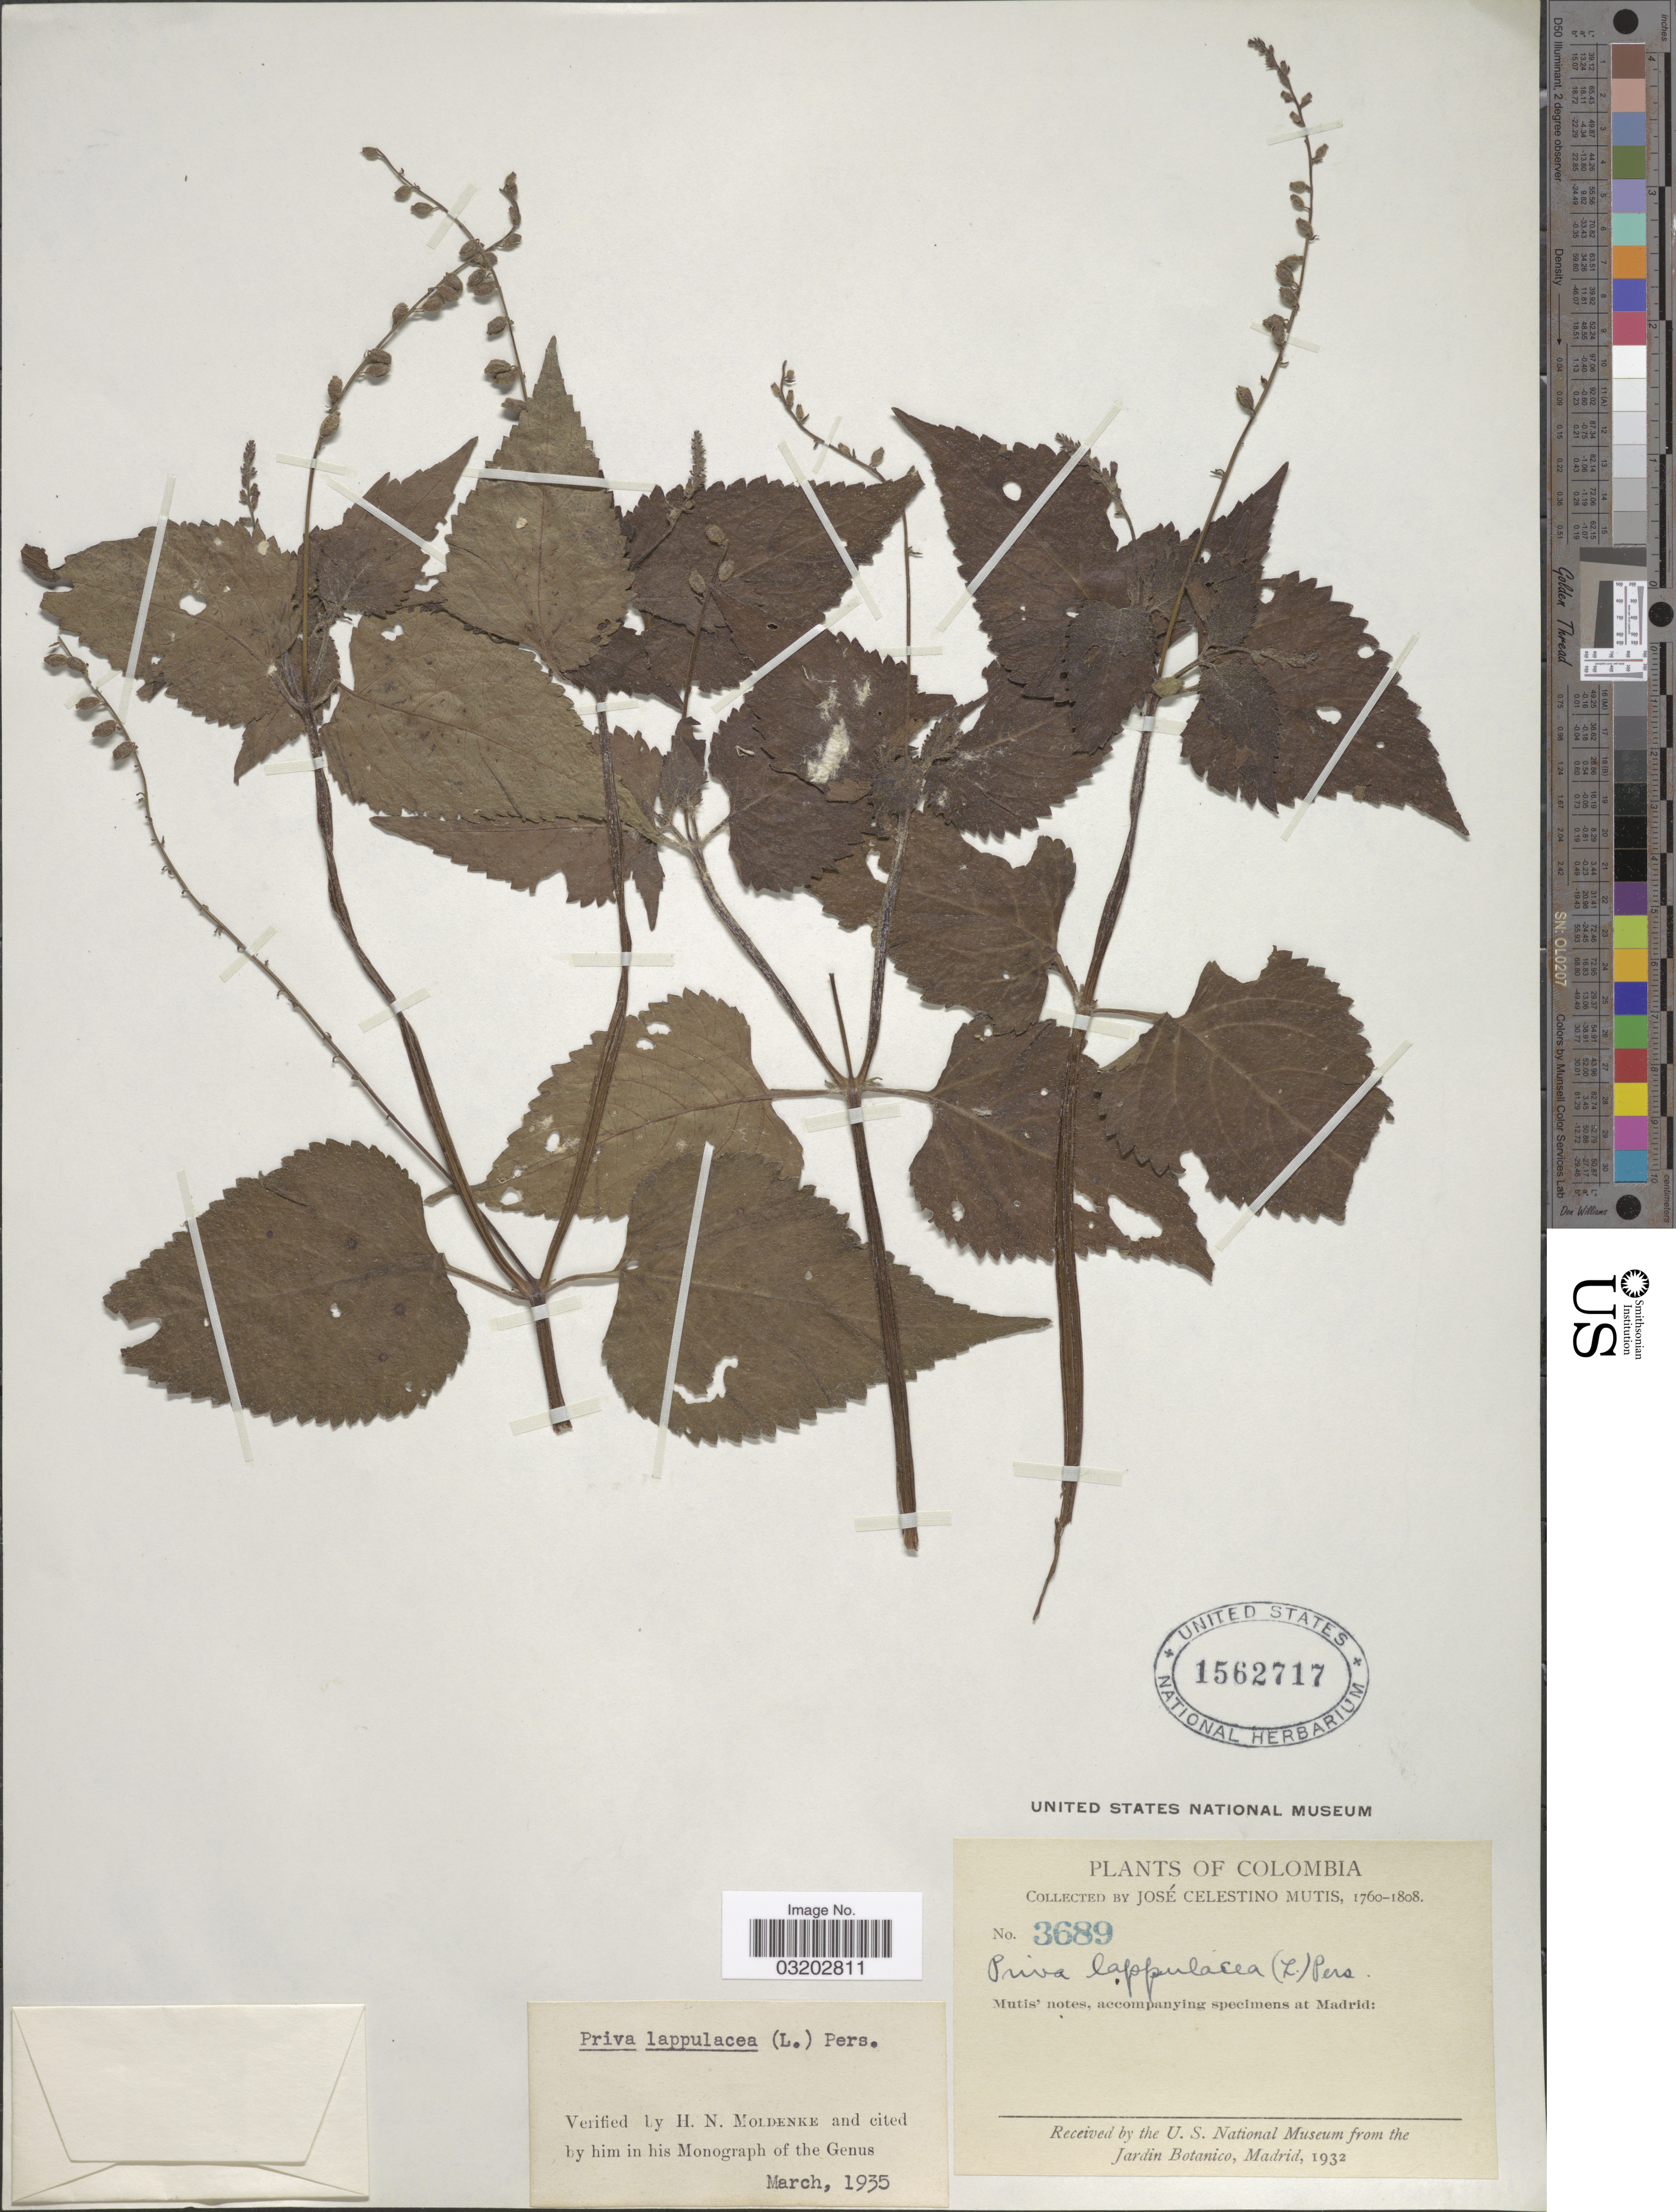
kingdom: Plantae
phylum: Tracheophyta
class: Magnoliopsida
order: Lamiales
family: Verbenaceae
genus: Priva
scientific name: Priva lappulacea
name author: (L.) Pers.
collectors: J. C. B. Mutis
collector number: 3689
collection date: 1760/1808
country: Colombia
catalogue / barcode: US 1562717